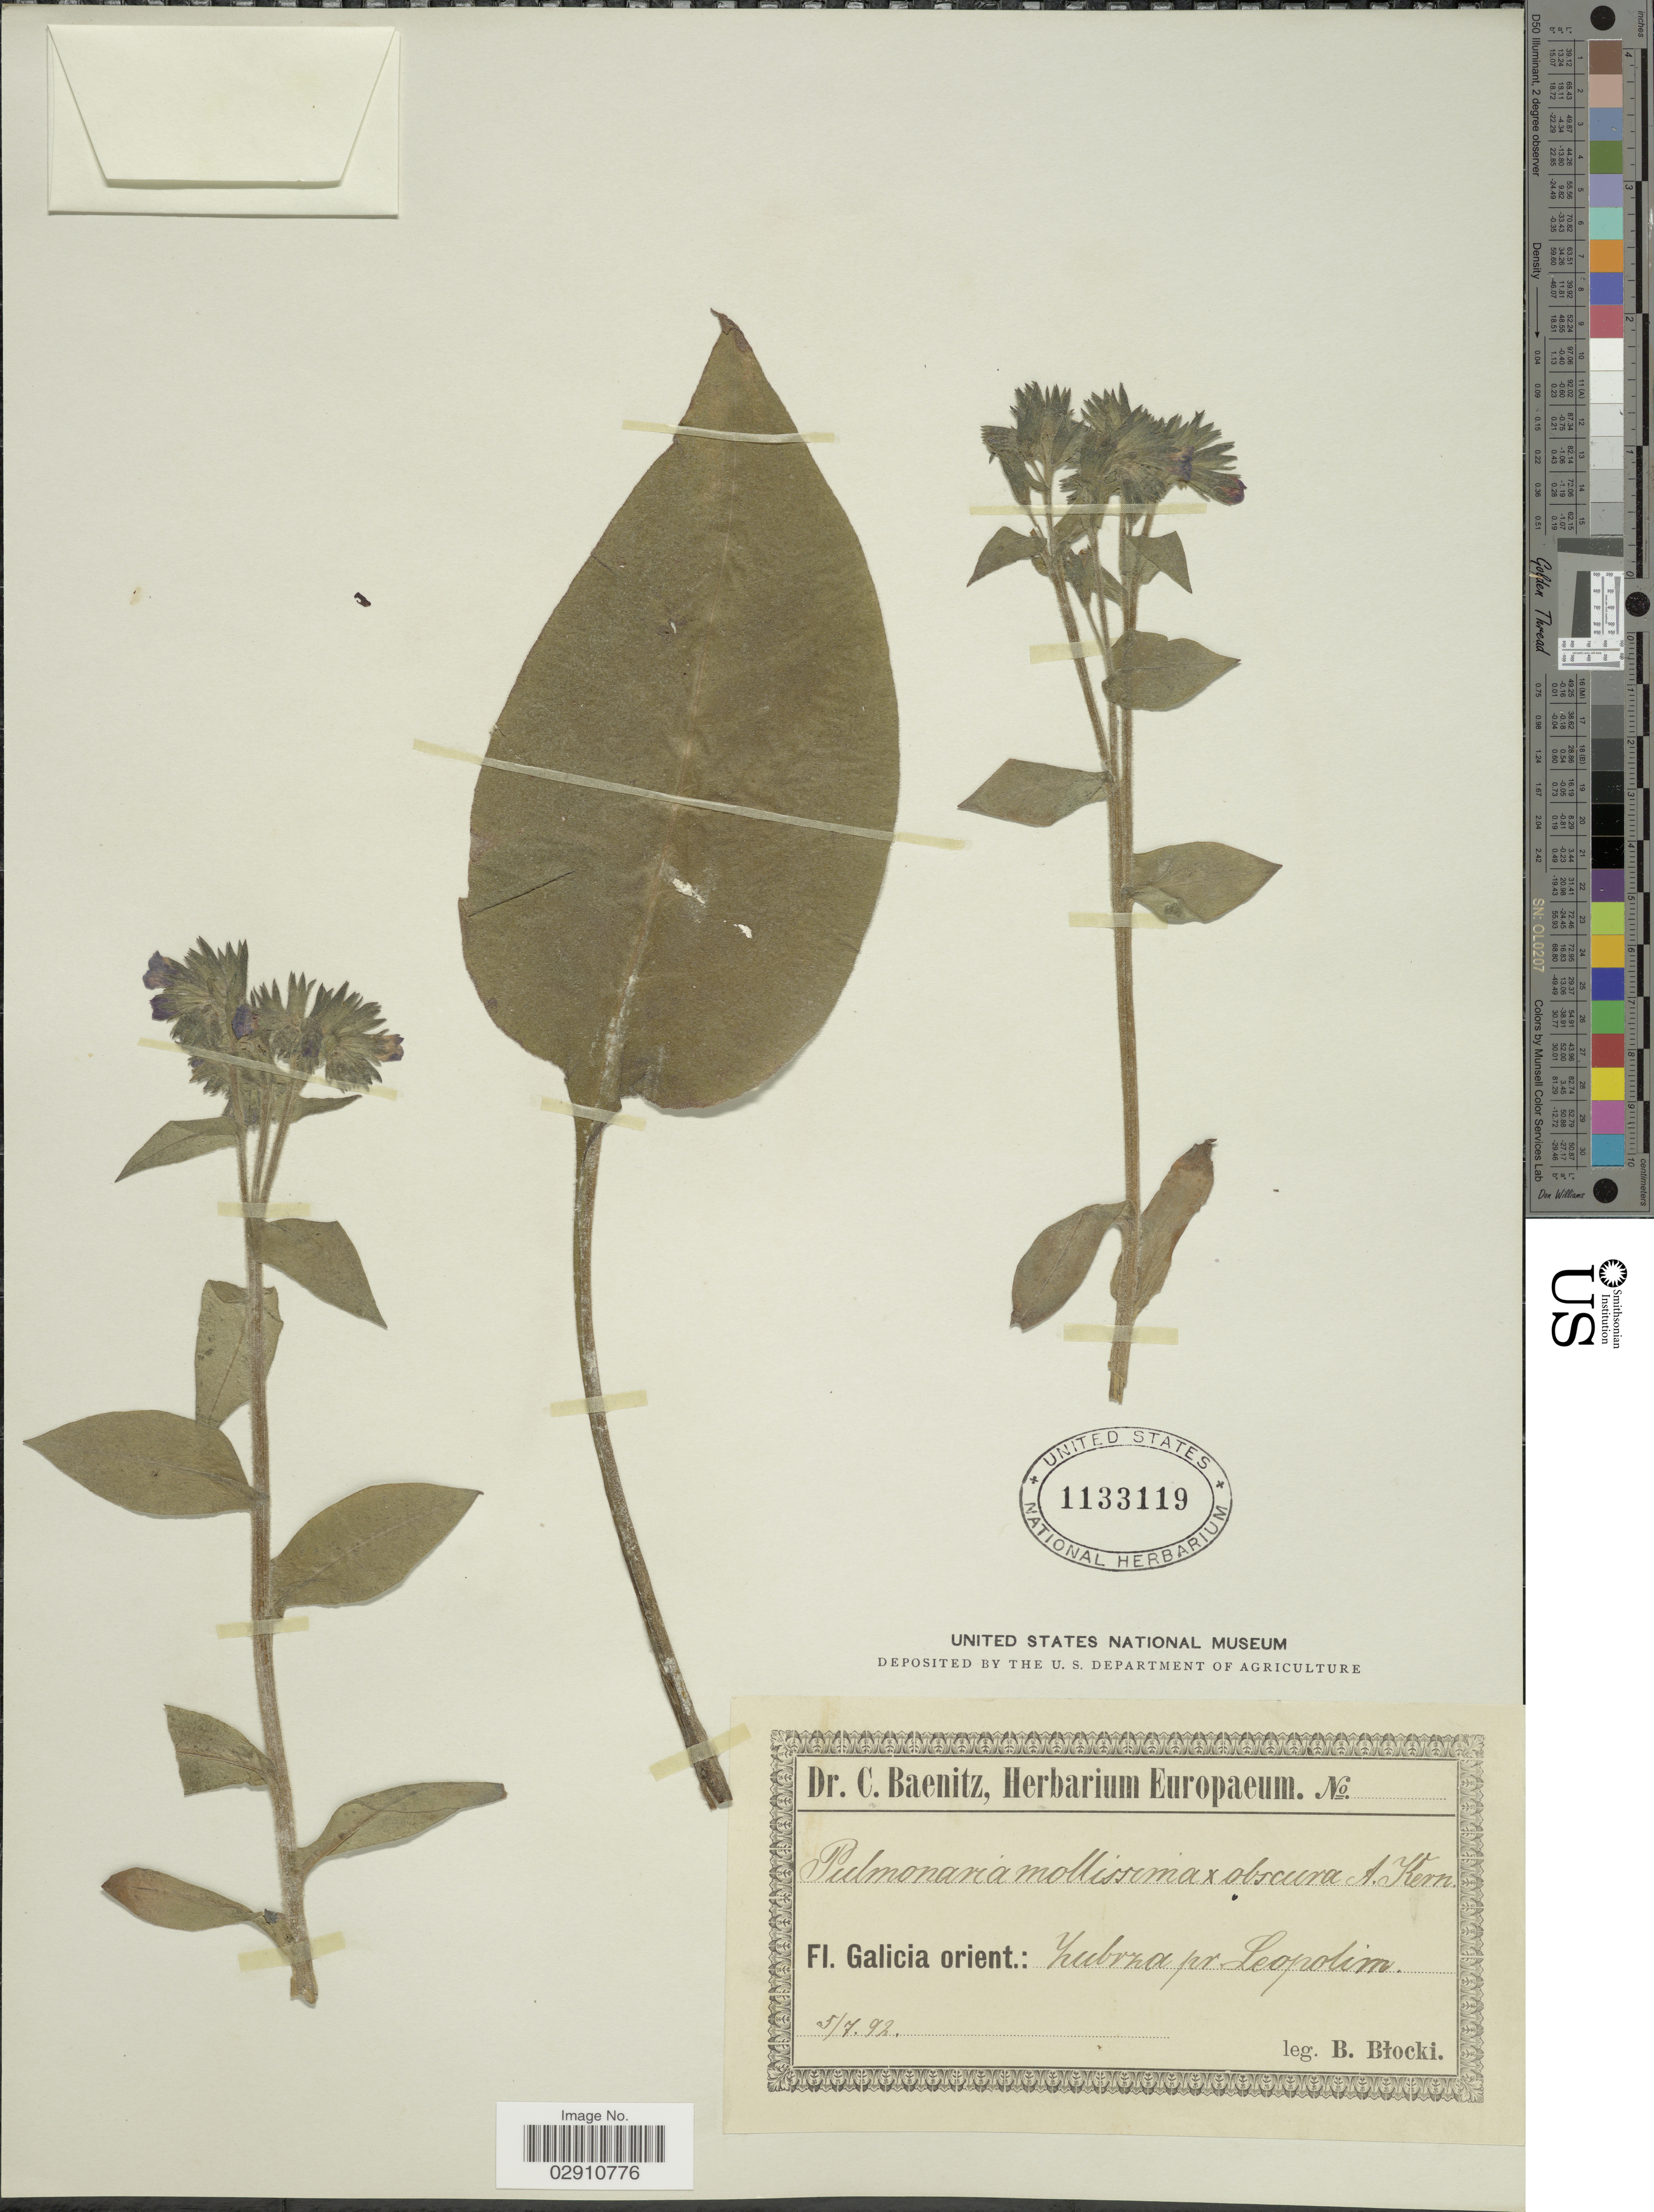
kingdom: Plantae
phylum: Tracheophyta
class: Magnoliopsida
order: Boraginales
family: Boraginaceae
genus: Pulmonaria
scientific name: Pulmonaria mollis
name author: J.F. Wolff ex Hornem.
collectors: B. Blocki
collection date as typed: Transcribed d/m/y: 5/7/92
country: Spain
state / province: Galicia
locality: Galicia orient.: Yubrza pr. Leopolim.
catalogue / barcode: US 1133119